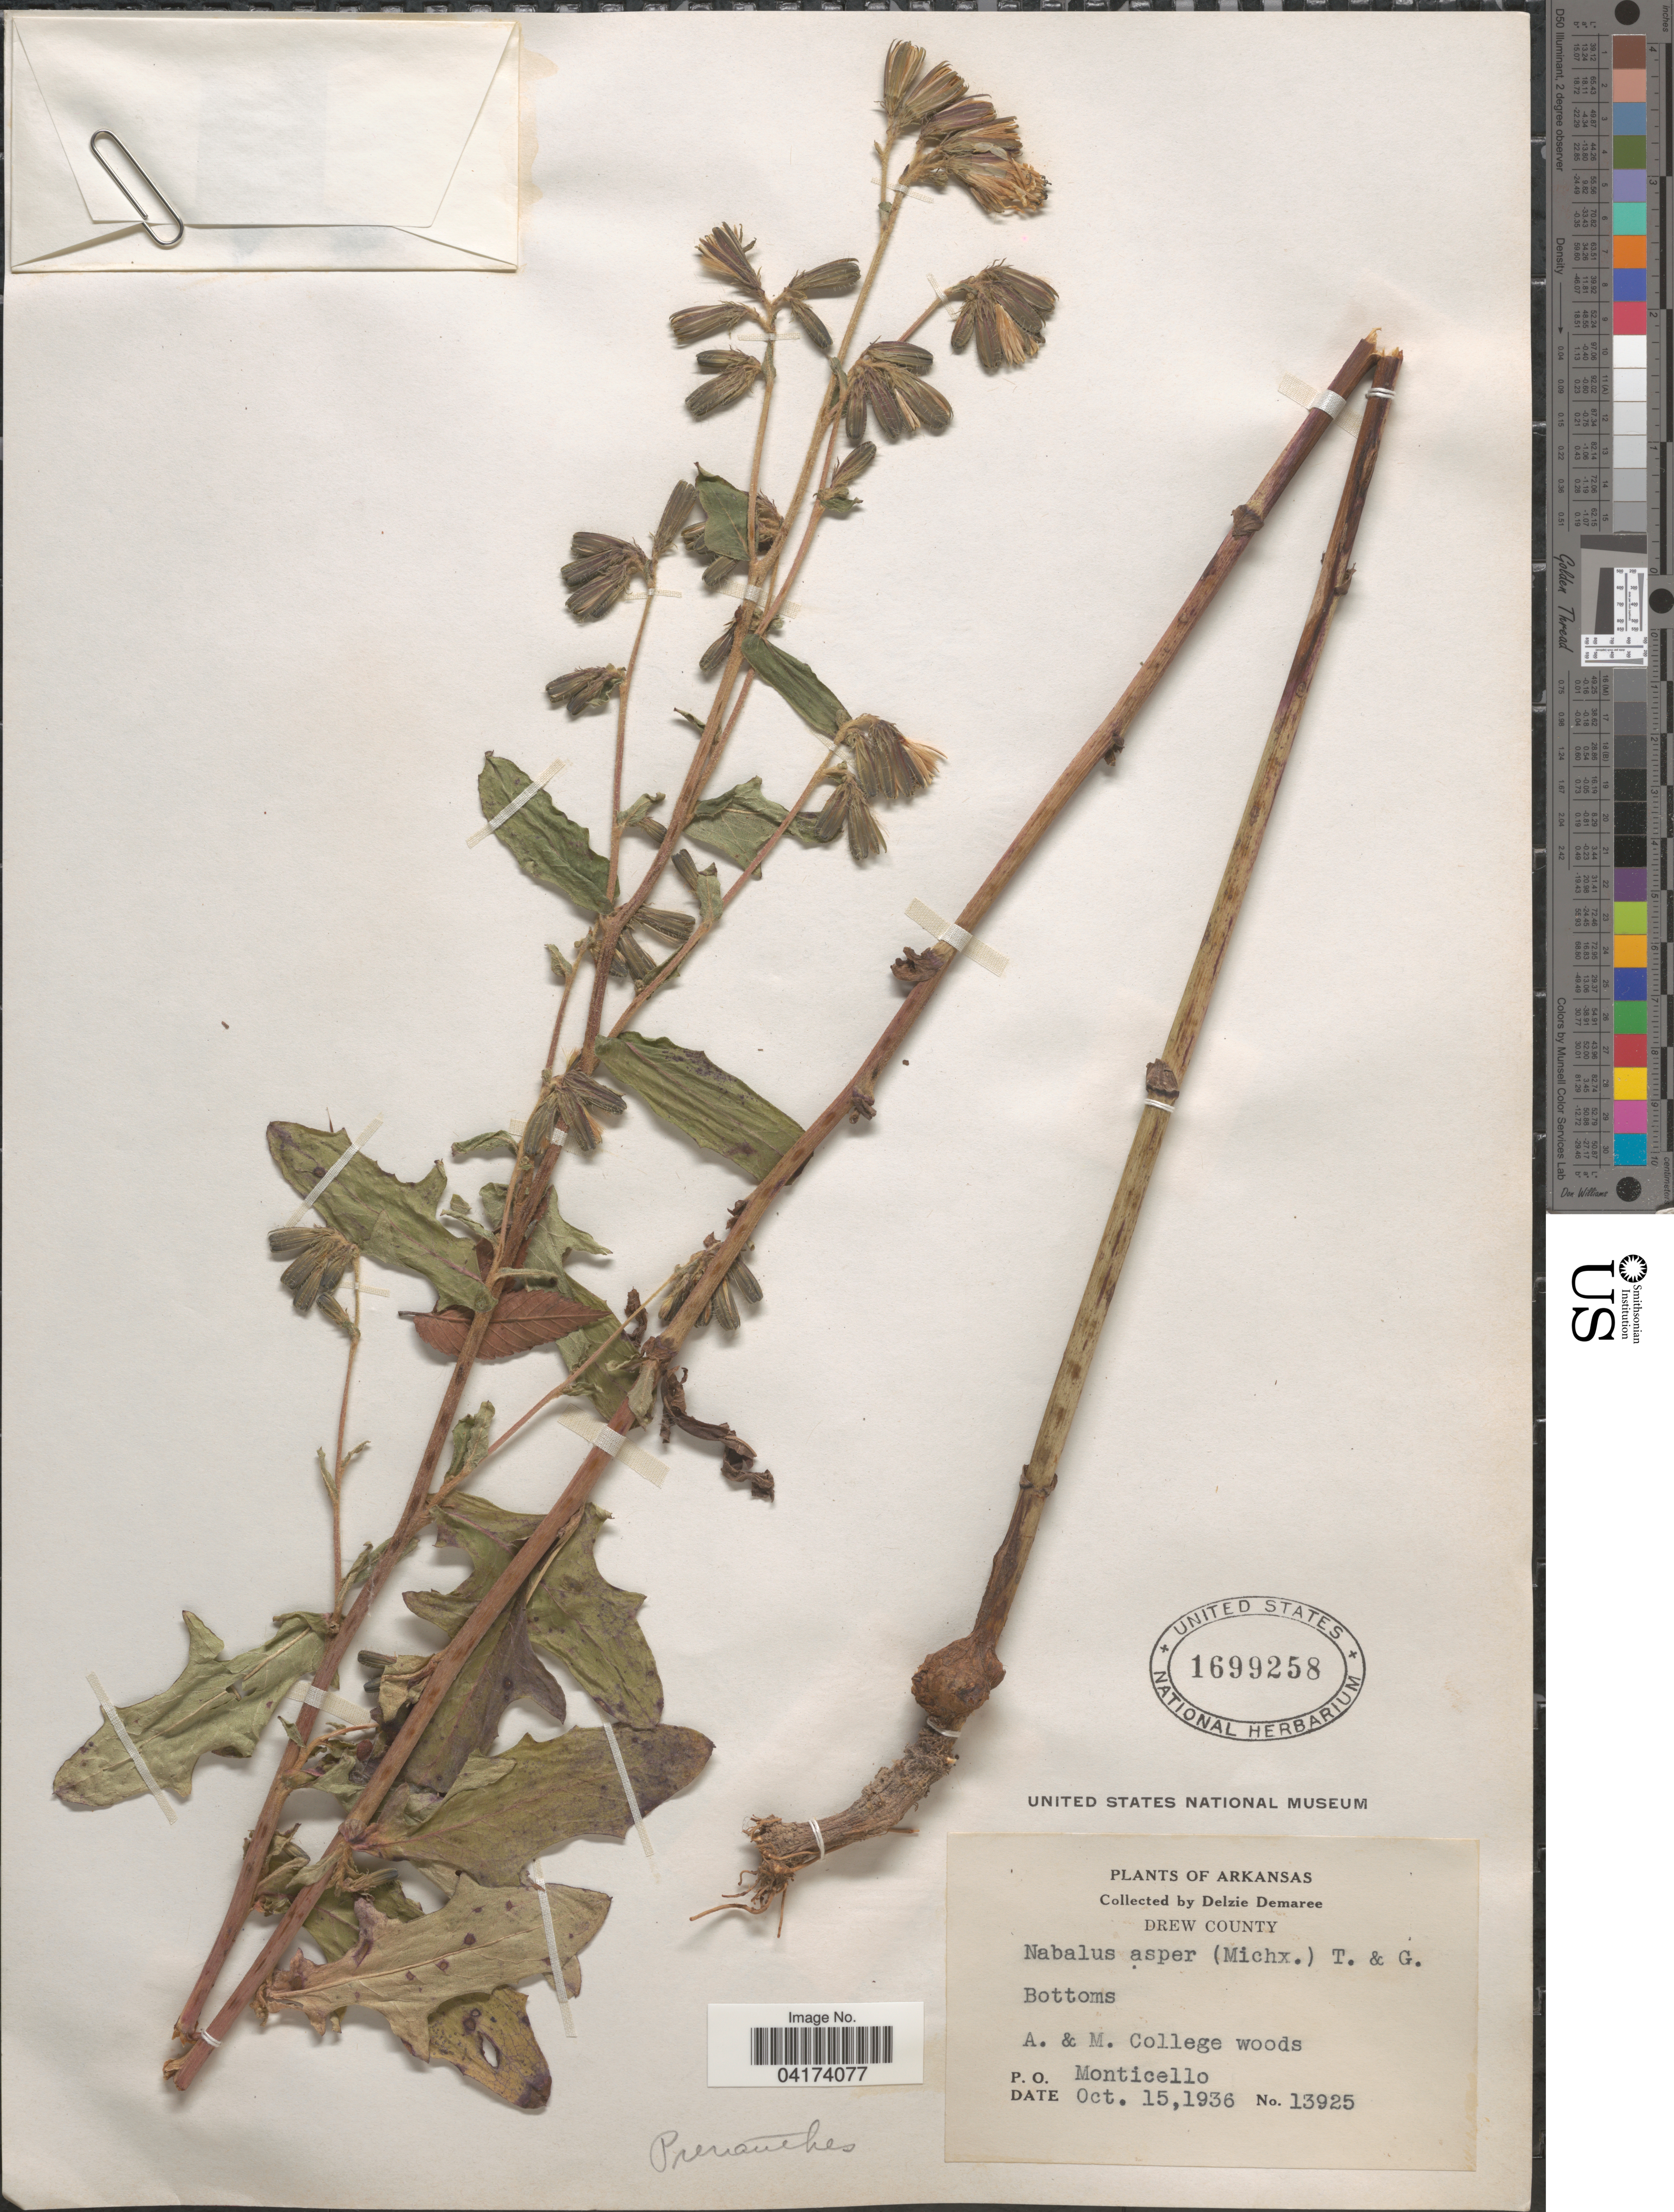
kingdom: Plantae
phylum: Tracheophyta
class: Magnoliopsida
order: Asterales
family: Asteraceae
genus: Nabalus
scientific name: Nabalus asper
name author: (Michx.) Torr. & A. Gray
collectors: D. Demaree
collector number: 13925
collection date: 1936-10-15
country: United States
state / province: Arkansas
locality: Drew County. P. O. Monticello.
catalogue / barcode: US 1699258